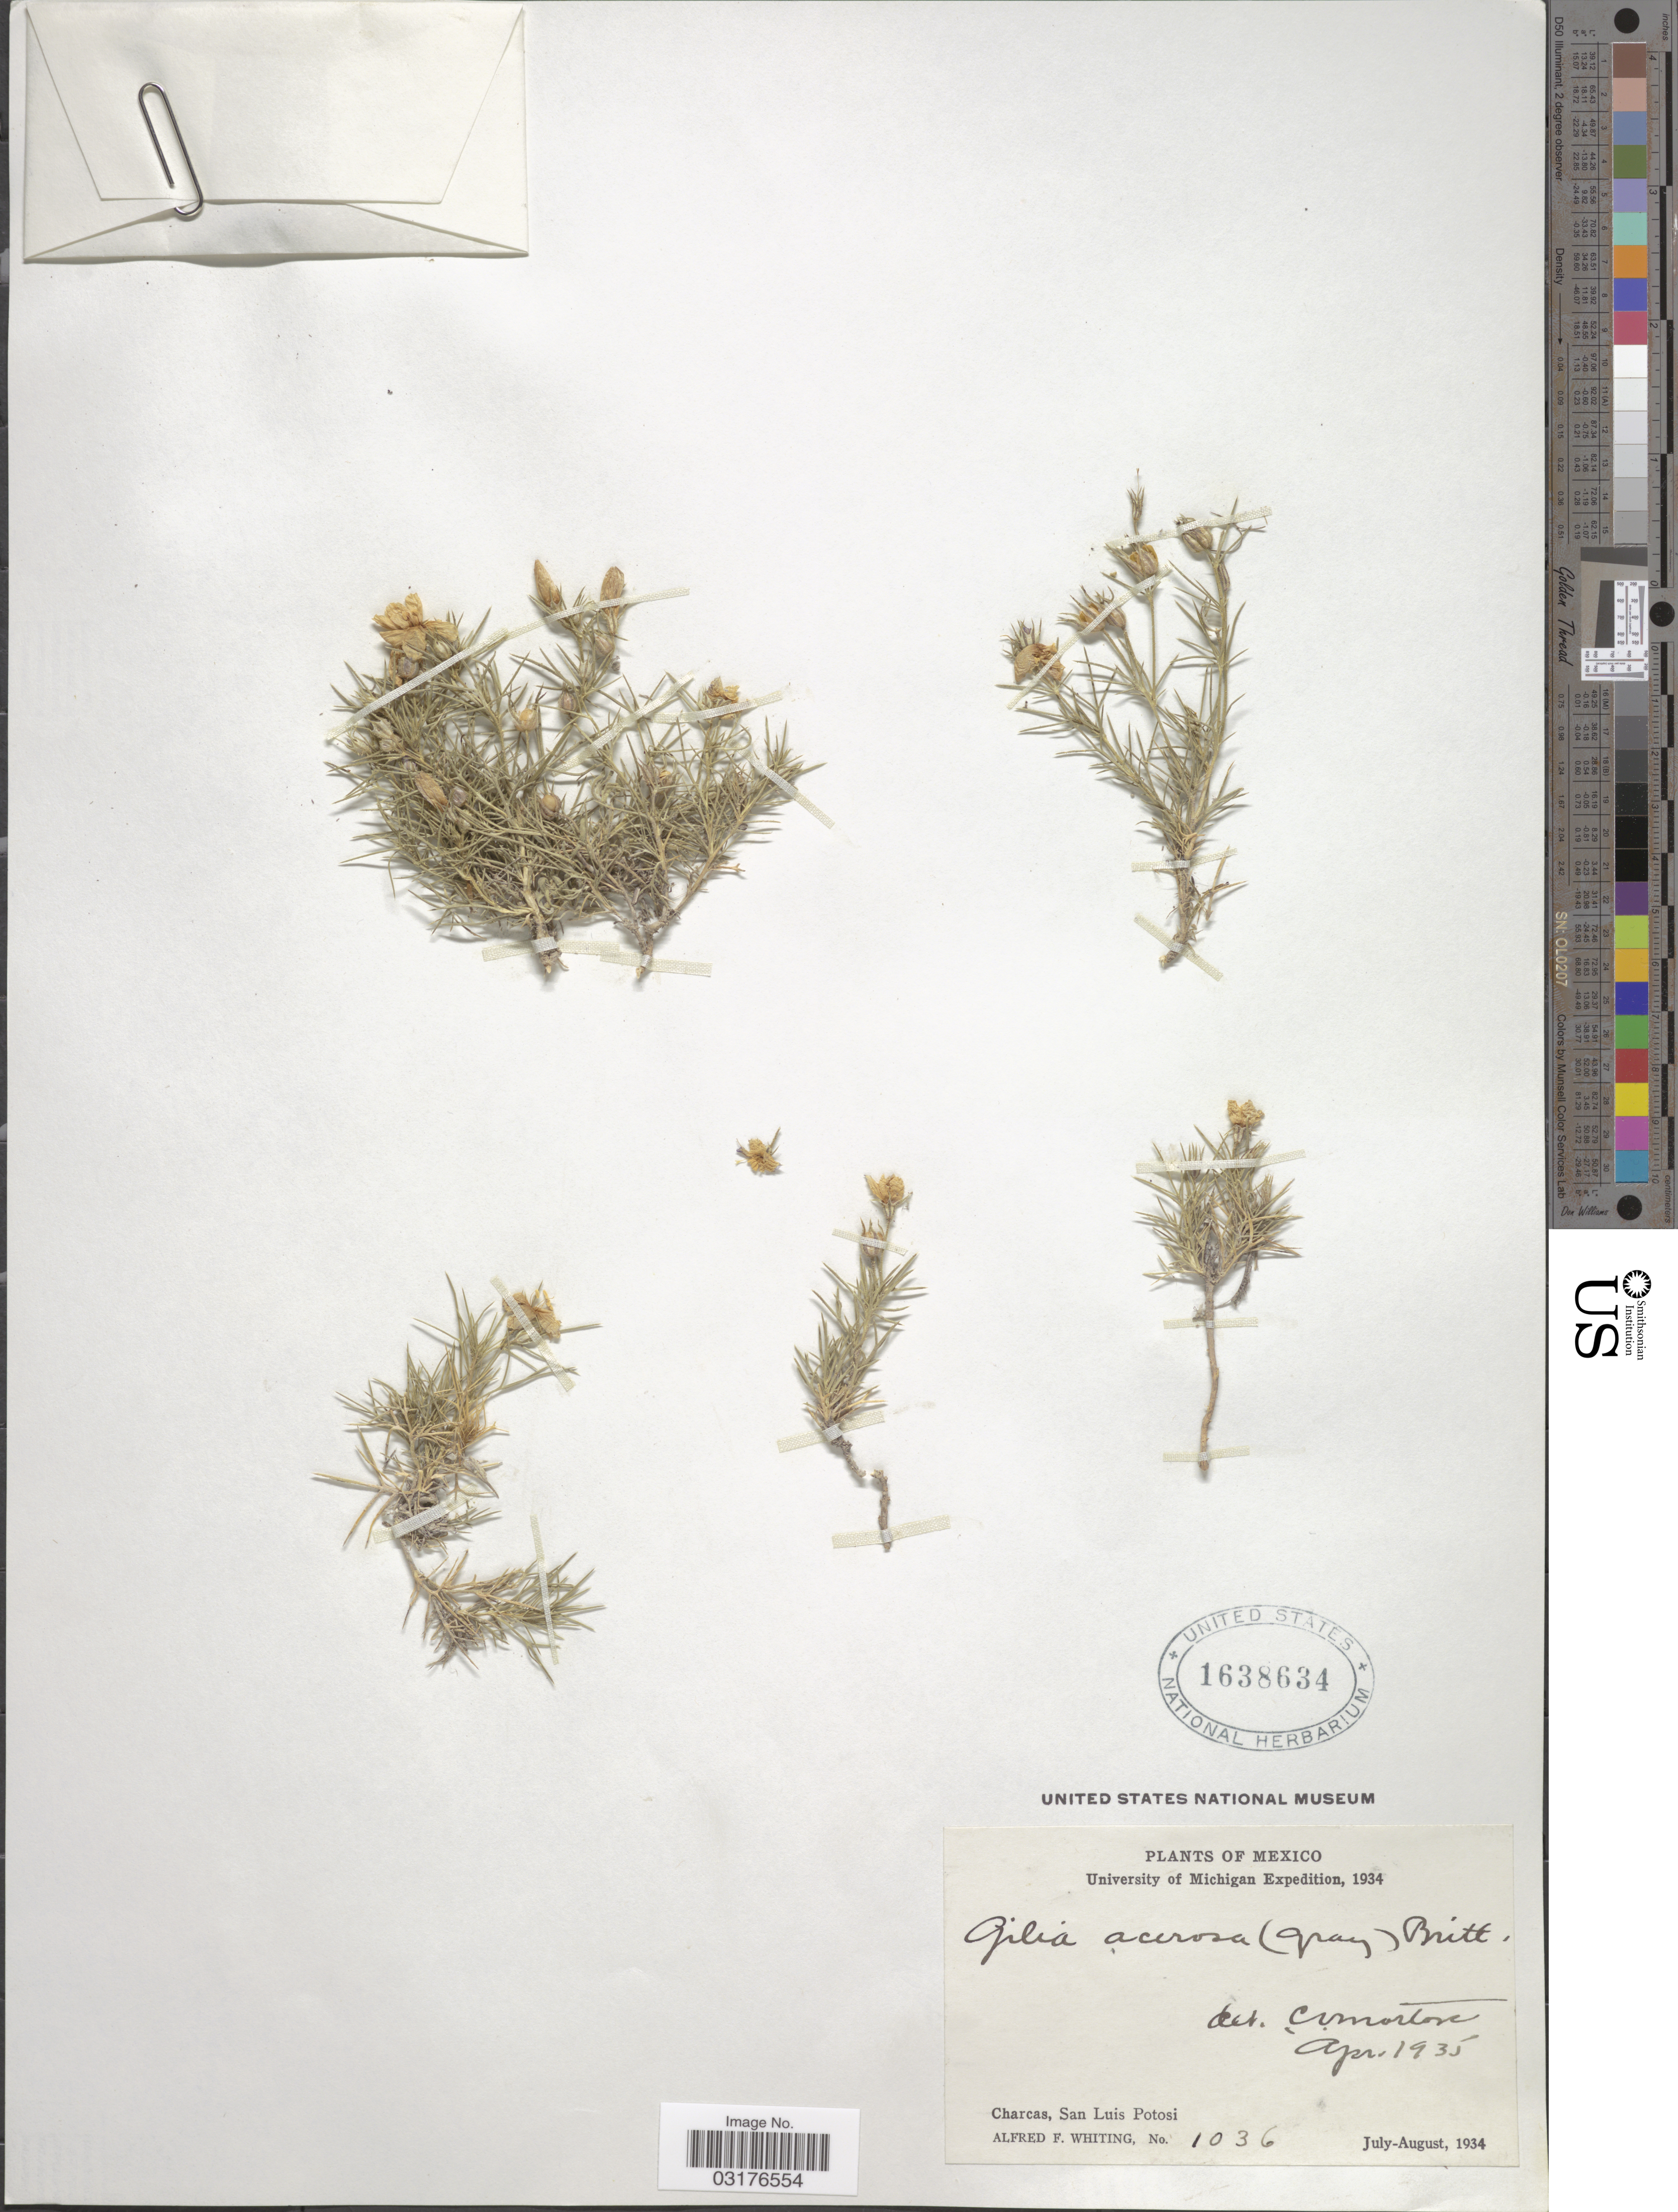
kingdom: Plantae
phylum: Tracheophyta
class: Magnoliopsida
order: Ericales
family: Polemoniaceae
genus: Giliastrum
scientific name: Giliastrum acerosum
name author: (A. Gray) Rydb.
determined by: Strong, Mark T., (BOT), Smithsonian Institution - National Museum of Natural History (UNITED STATES)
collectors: A. F. Whiting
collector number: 1036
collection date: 1934-07/1934-08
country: Mexico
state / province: San Luis Potosí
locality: Charcas.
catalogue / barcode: US 1638634